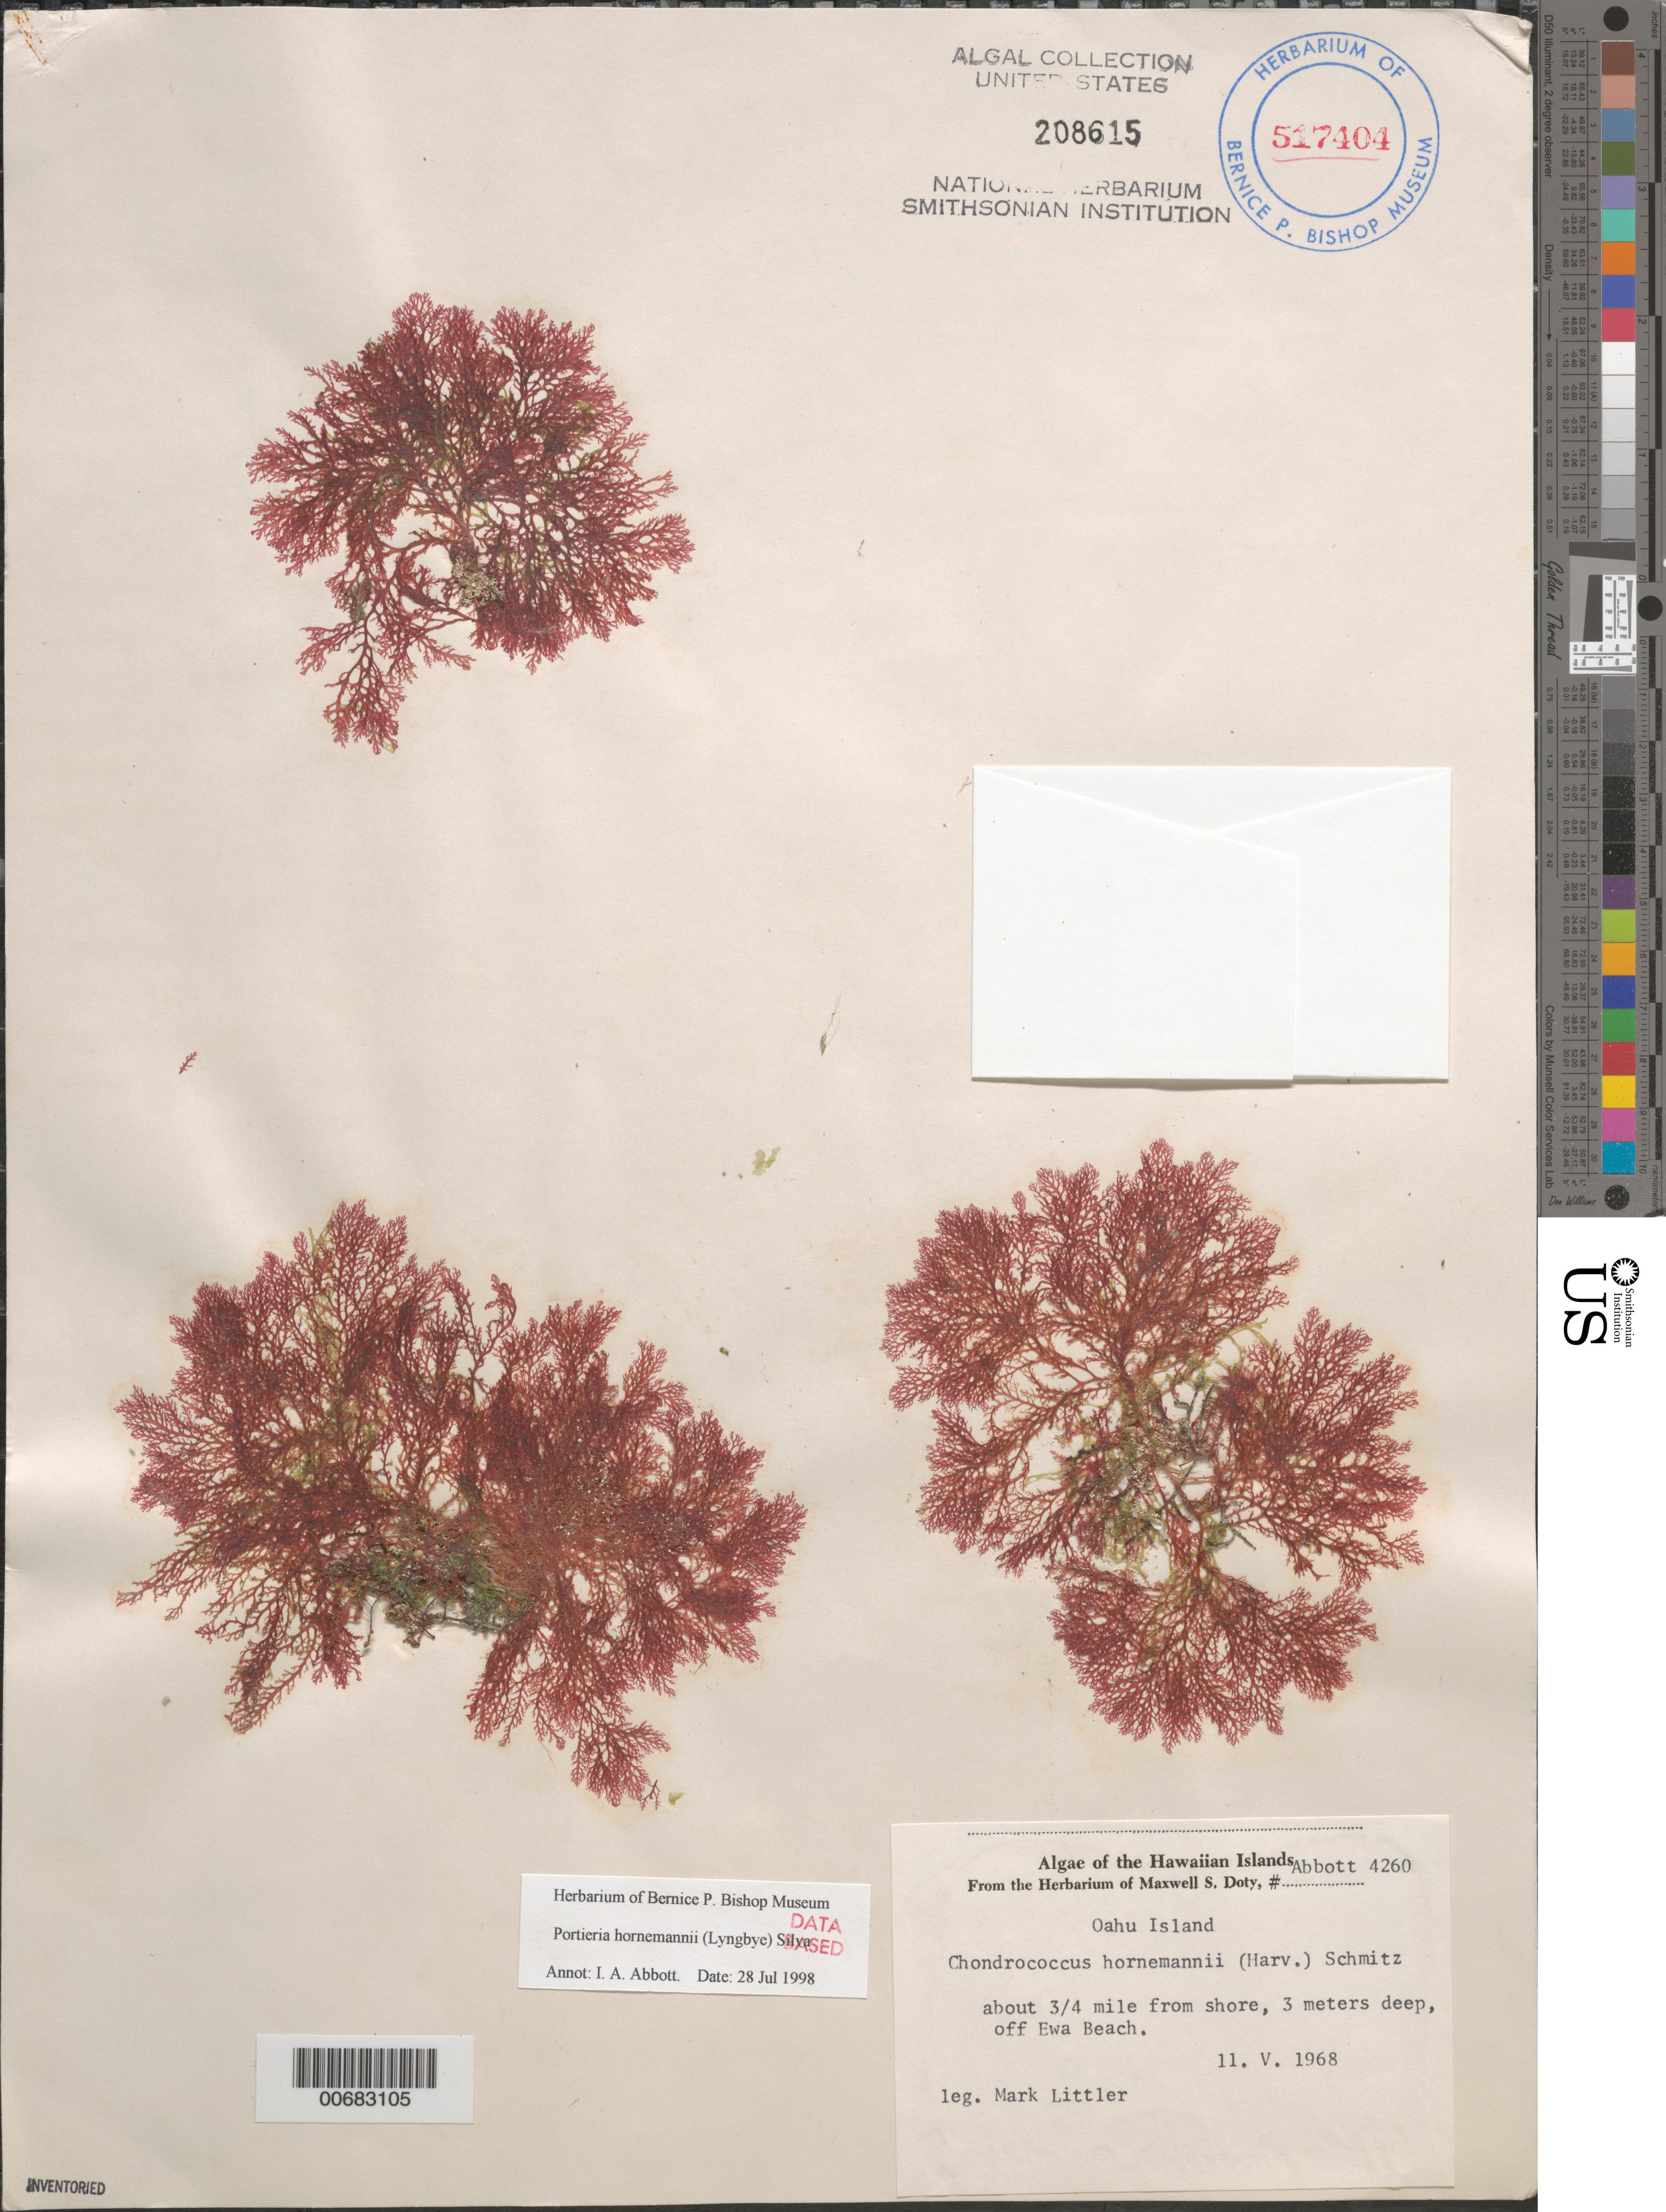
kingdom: Plantae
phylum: Rhodophyta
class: Florideophyceae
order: Gigartinales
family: Rhizophyllidaceae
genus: Portieria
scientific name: Portieria hornemannii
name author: (Lyngbye) P.C. Silva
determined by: Abbott, Isabella A.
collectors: M. M. Littler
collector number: IAA 4260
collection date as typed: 11 May 1968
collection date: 1968-05-11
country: United States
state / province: Hawaii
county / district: Honolulu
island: Oahu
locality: Ewa Beach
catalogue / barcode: US 208615